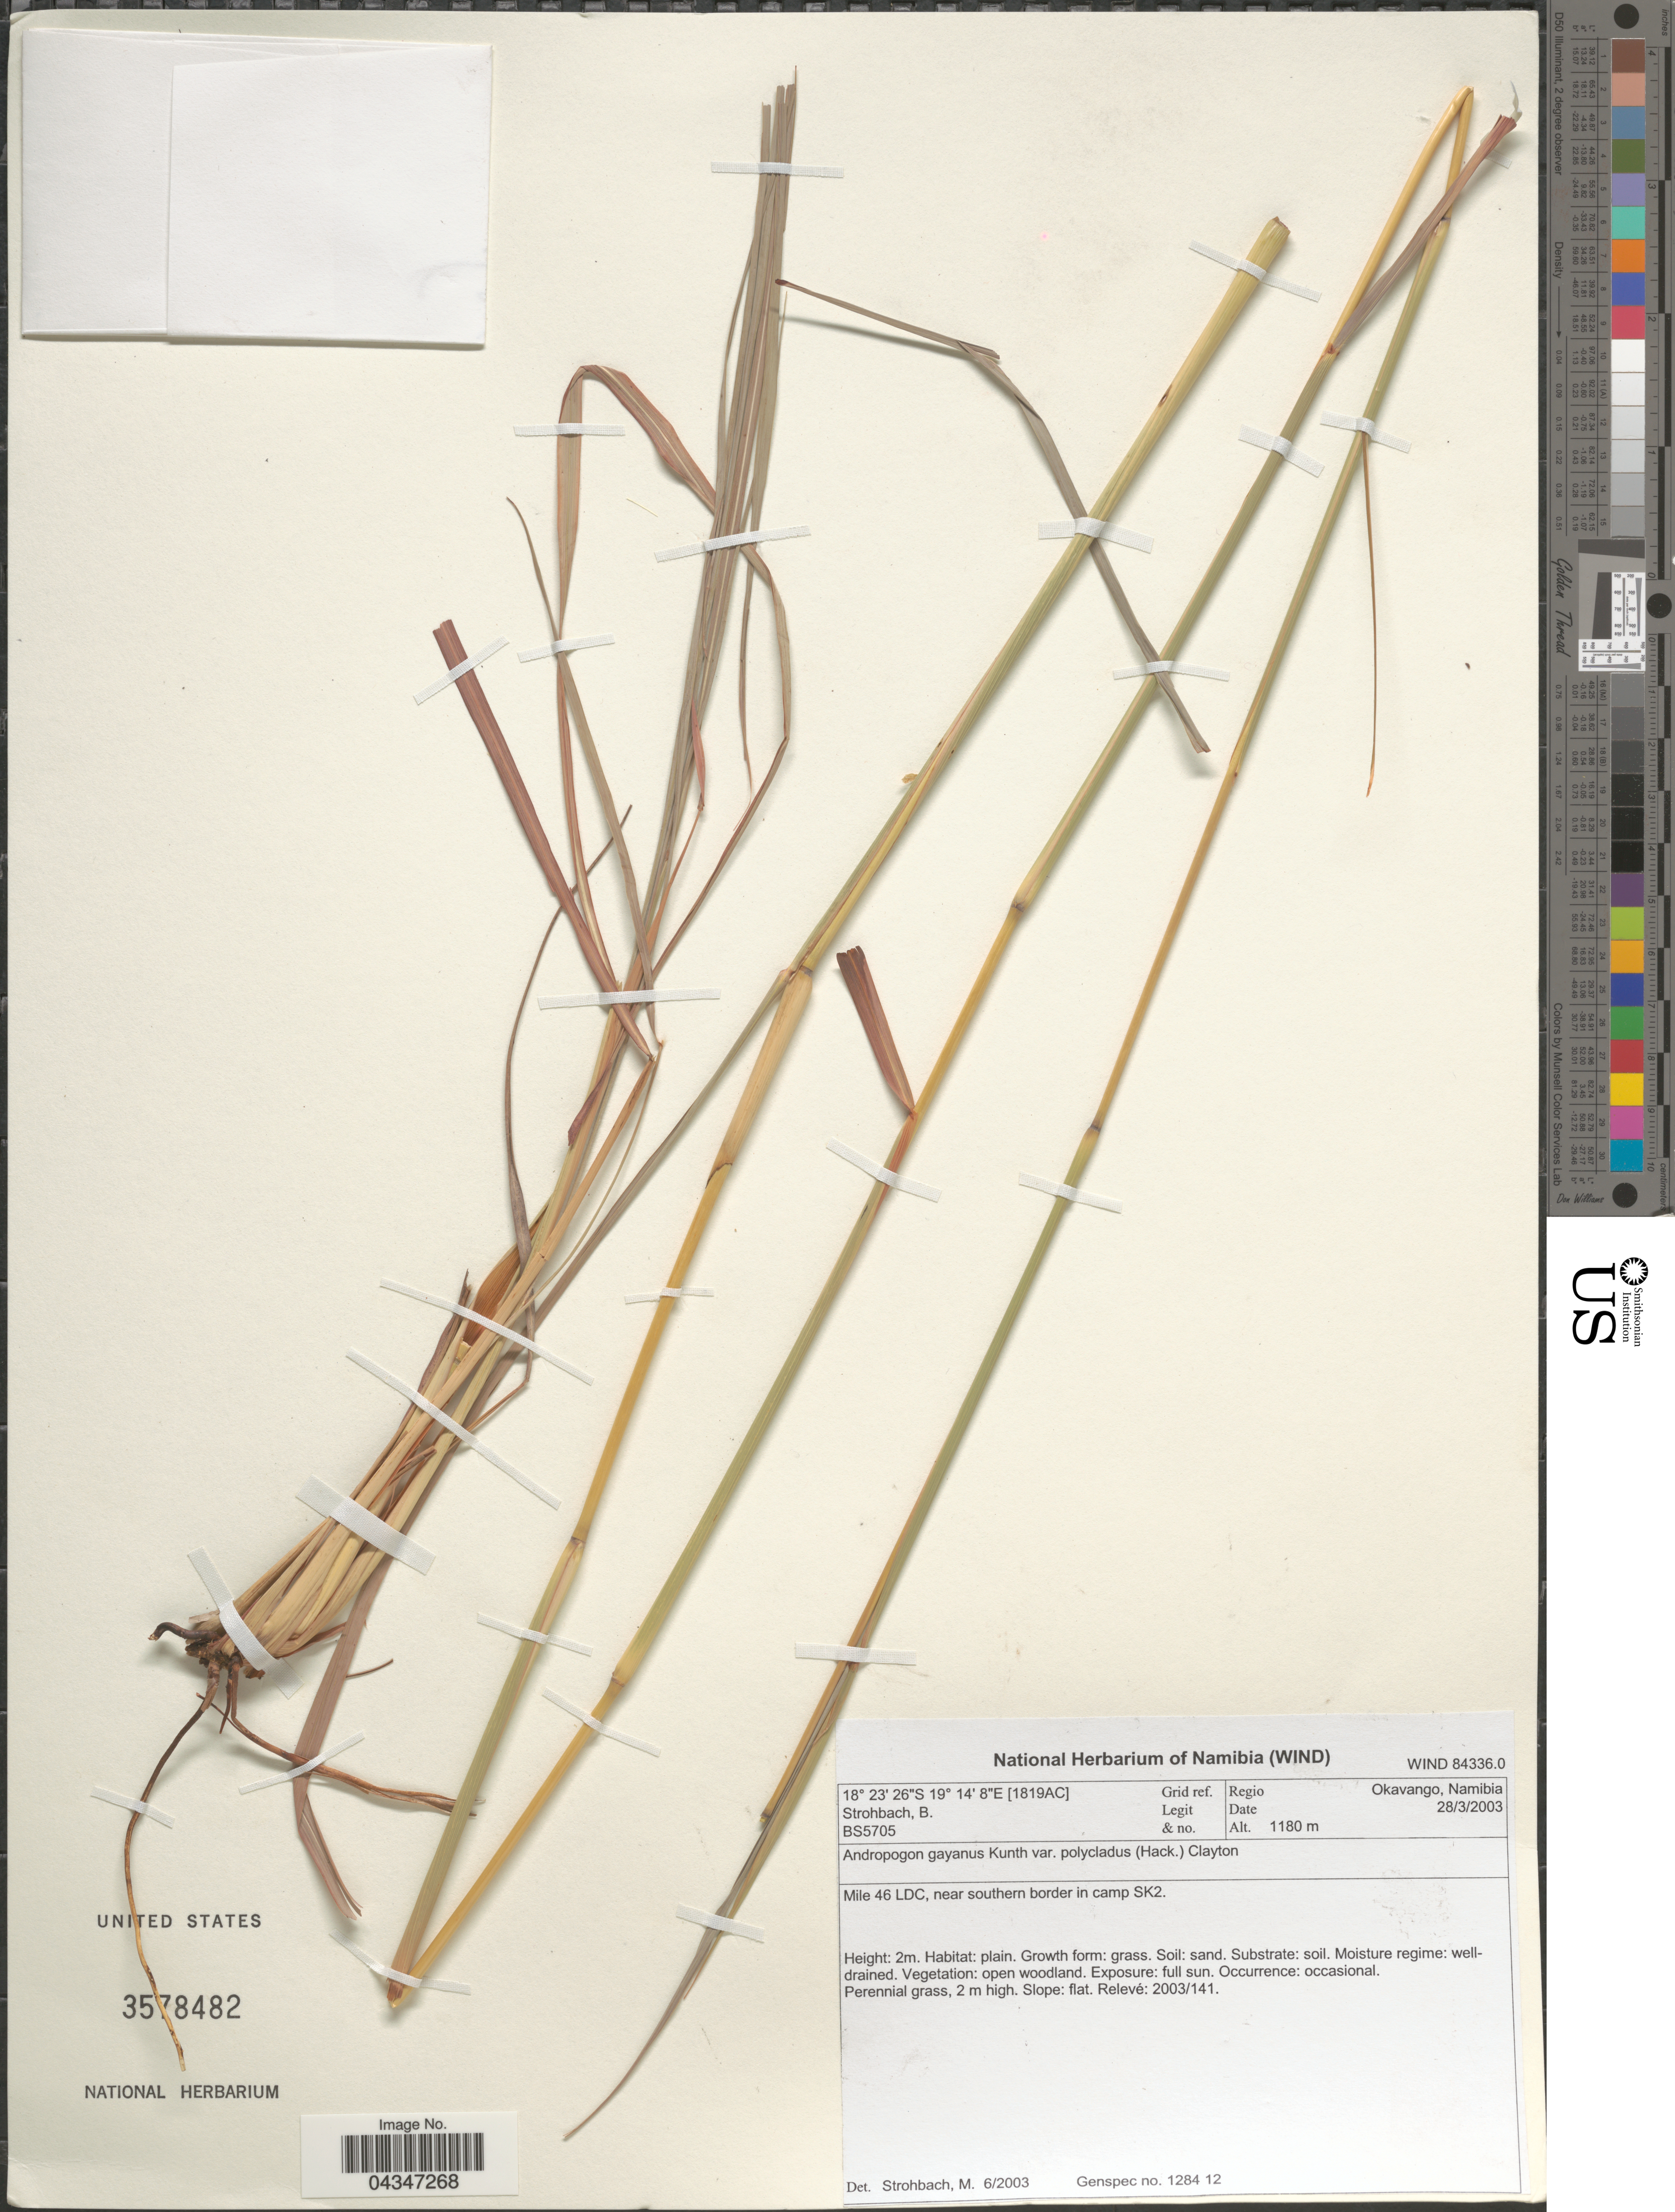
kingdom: Plantae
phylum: Tracheophyta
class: Liliopsida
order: Poales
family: Poaceae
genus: Andropogon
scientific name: Andropogon gayanus var. polycladus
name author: (Hack.) Clayton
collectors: B. Strohbach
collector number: BS5705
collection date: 2003-03-28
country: Namibia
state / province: Kavango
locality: Grid ref. [1819AC]. Regio Okavango. Mile 46 LDC, near southern border in camp SK2.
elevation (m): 1180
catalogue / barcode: US 2578482